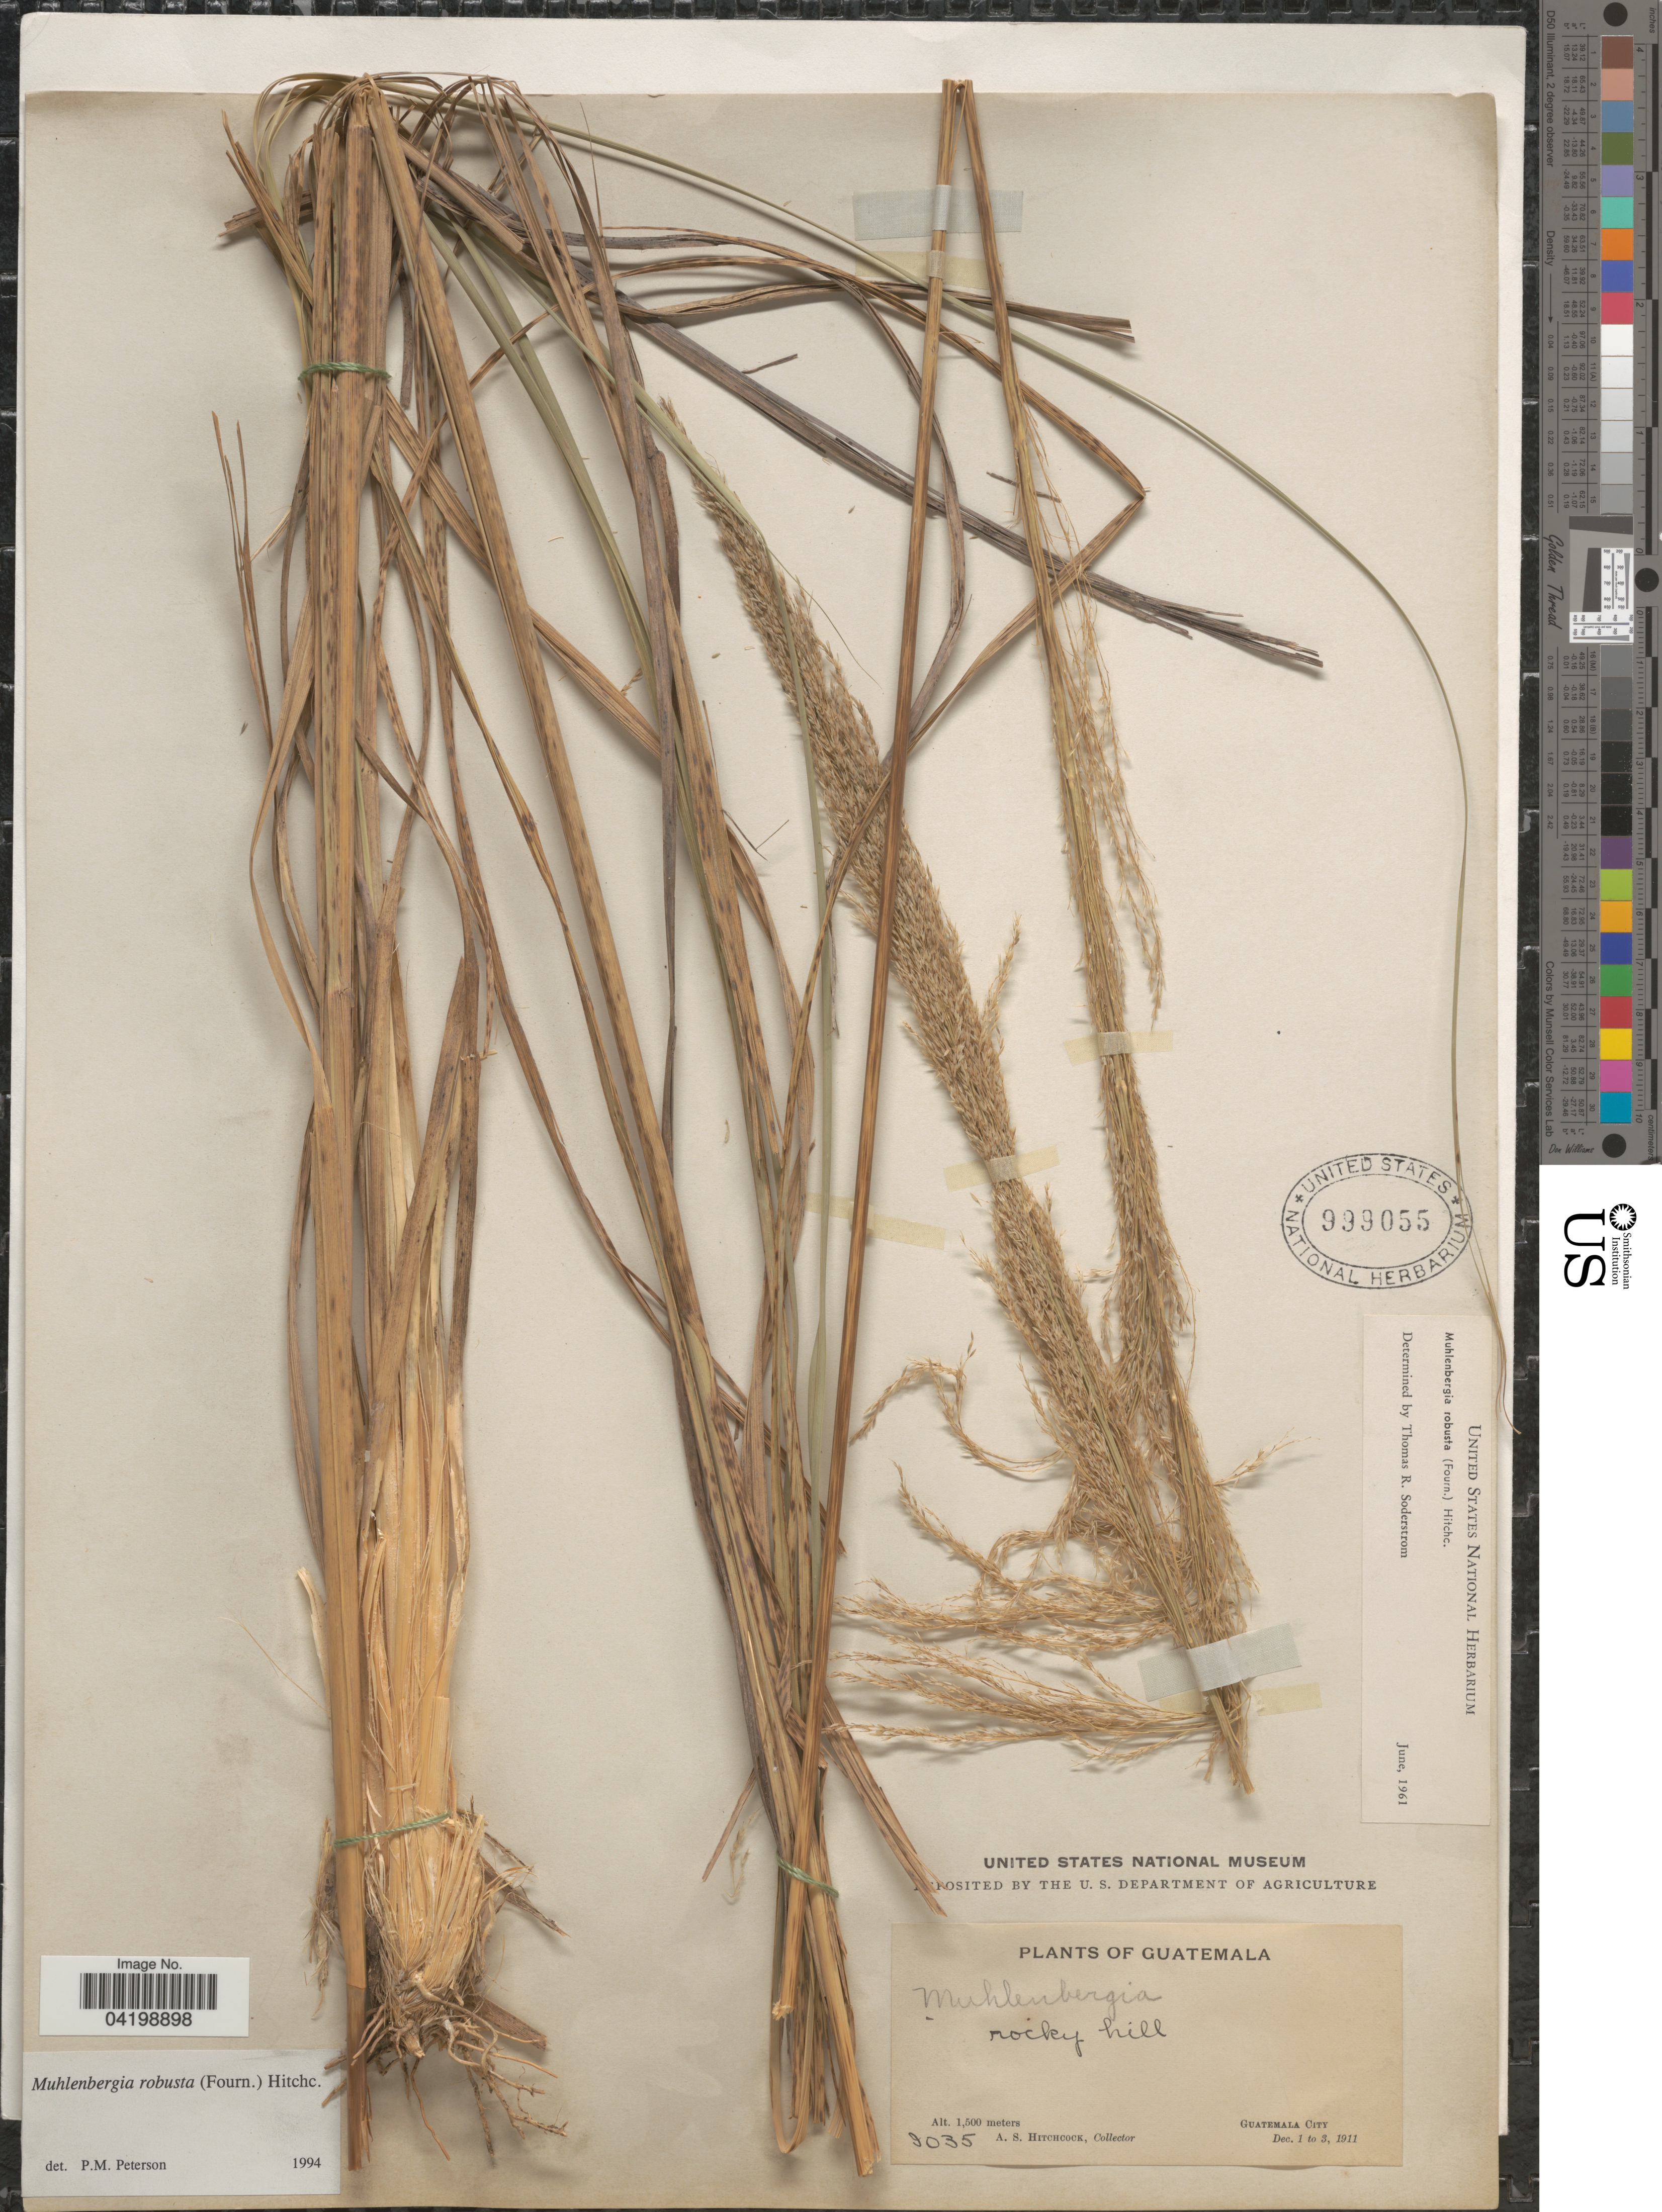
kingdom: Plantae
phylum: Tracheophyta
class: Liliopsida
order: Poales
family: Poaceae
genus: Muhlenbergia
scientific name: Muhlenbergia robusta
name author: (E. Fourn.) Hitchc.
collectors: A. S. Hitchcock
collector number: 9035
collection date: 1911-12-01/1911-12-03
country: Guatemala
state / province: Guatemala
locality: Guatemala City.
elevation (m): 1500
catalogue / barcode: US 999055